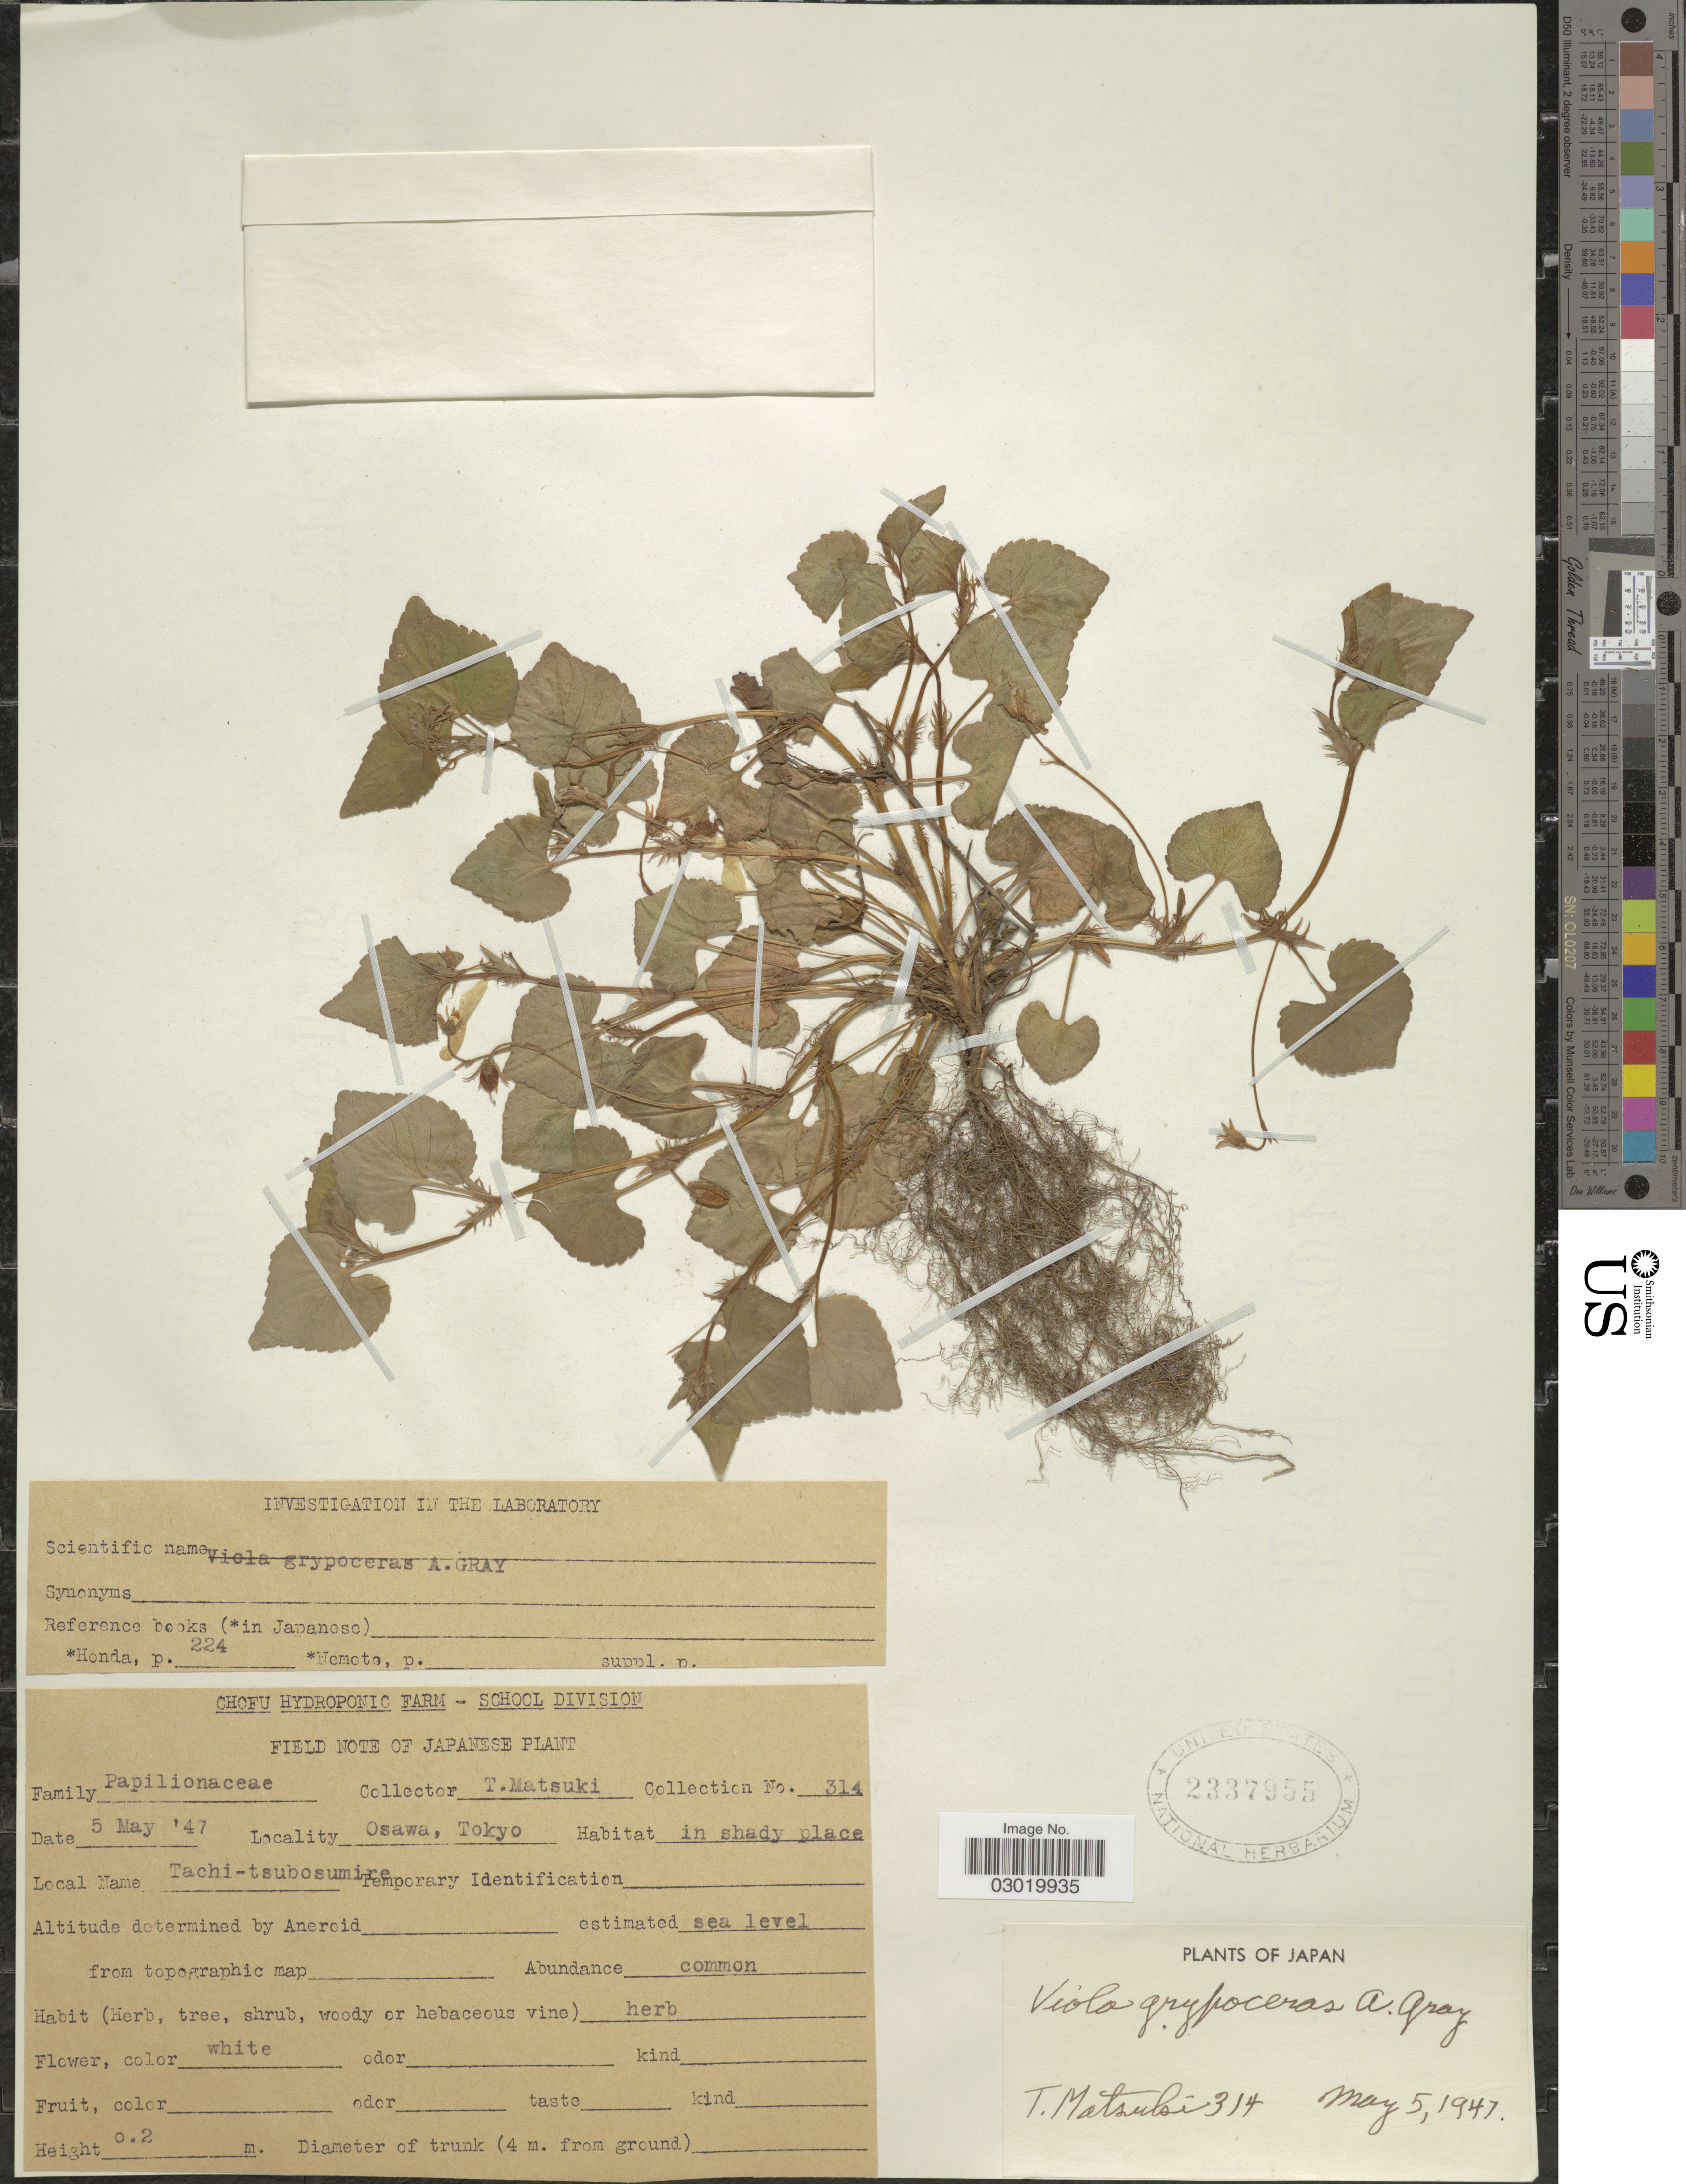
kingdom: Plantae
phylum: Tracheophyta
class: Magnoliopsida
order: Malpighiales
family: Violaceae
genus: Viola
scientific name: Viola grypoceras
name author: A. Gray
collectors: T. Matsuki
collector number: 314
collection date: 1947-05-05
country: Japan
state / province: Tokyo, Federal City of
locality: Osawa, Tokyo.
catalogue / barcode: US 2337955